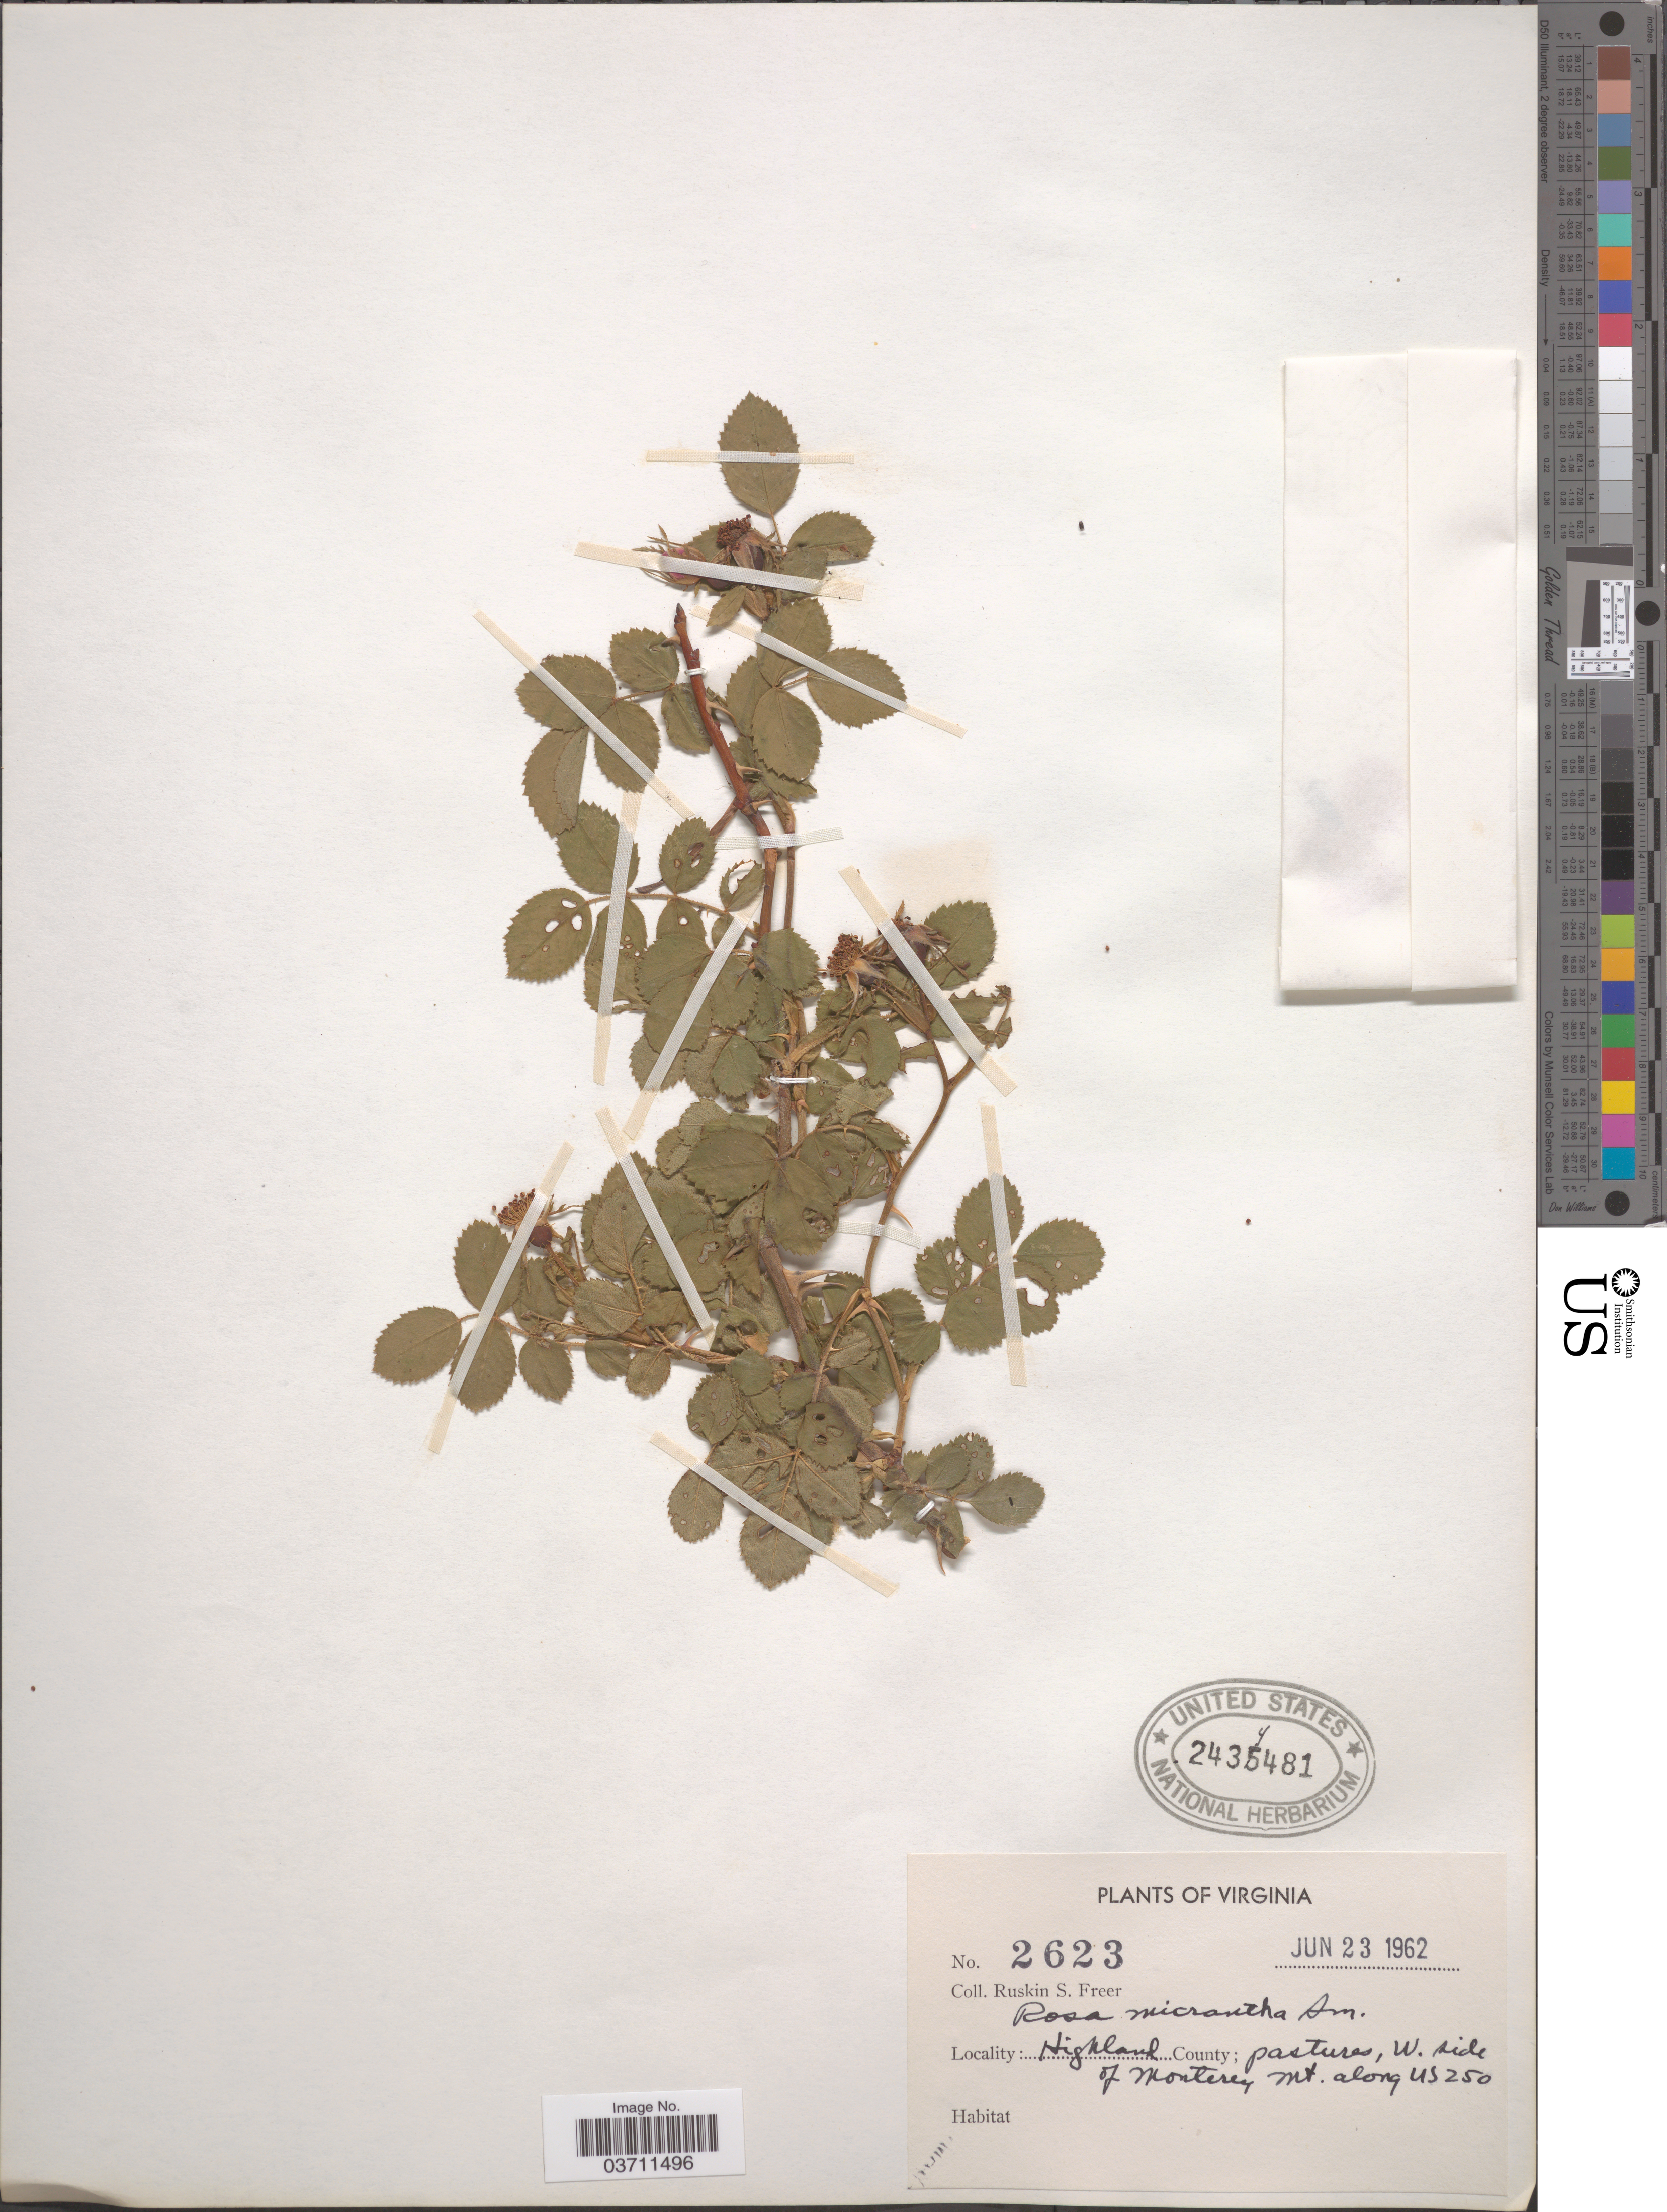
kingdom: Plantae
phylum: Tracheophyta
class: Magnoliopsida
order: Rosales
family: Rosaceae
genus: Rosa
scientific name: Rosa micrantha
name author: Borrer ex Small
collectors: R. Freer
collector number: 2623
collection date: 1962-06-23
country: United States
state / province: Virginia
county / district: Highland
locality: pasture, W. side of Monterey Mt. along US 250.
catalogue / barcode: US 2434481